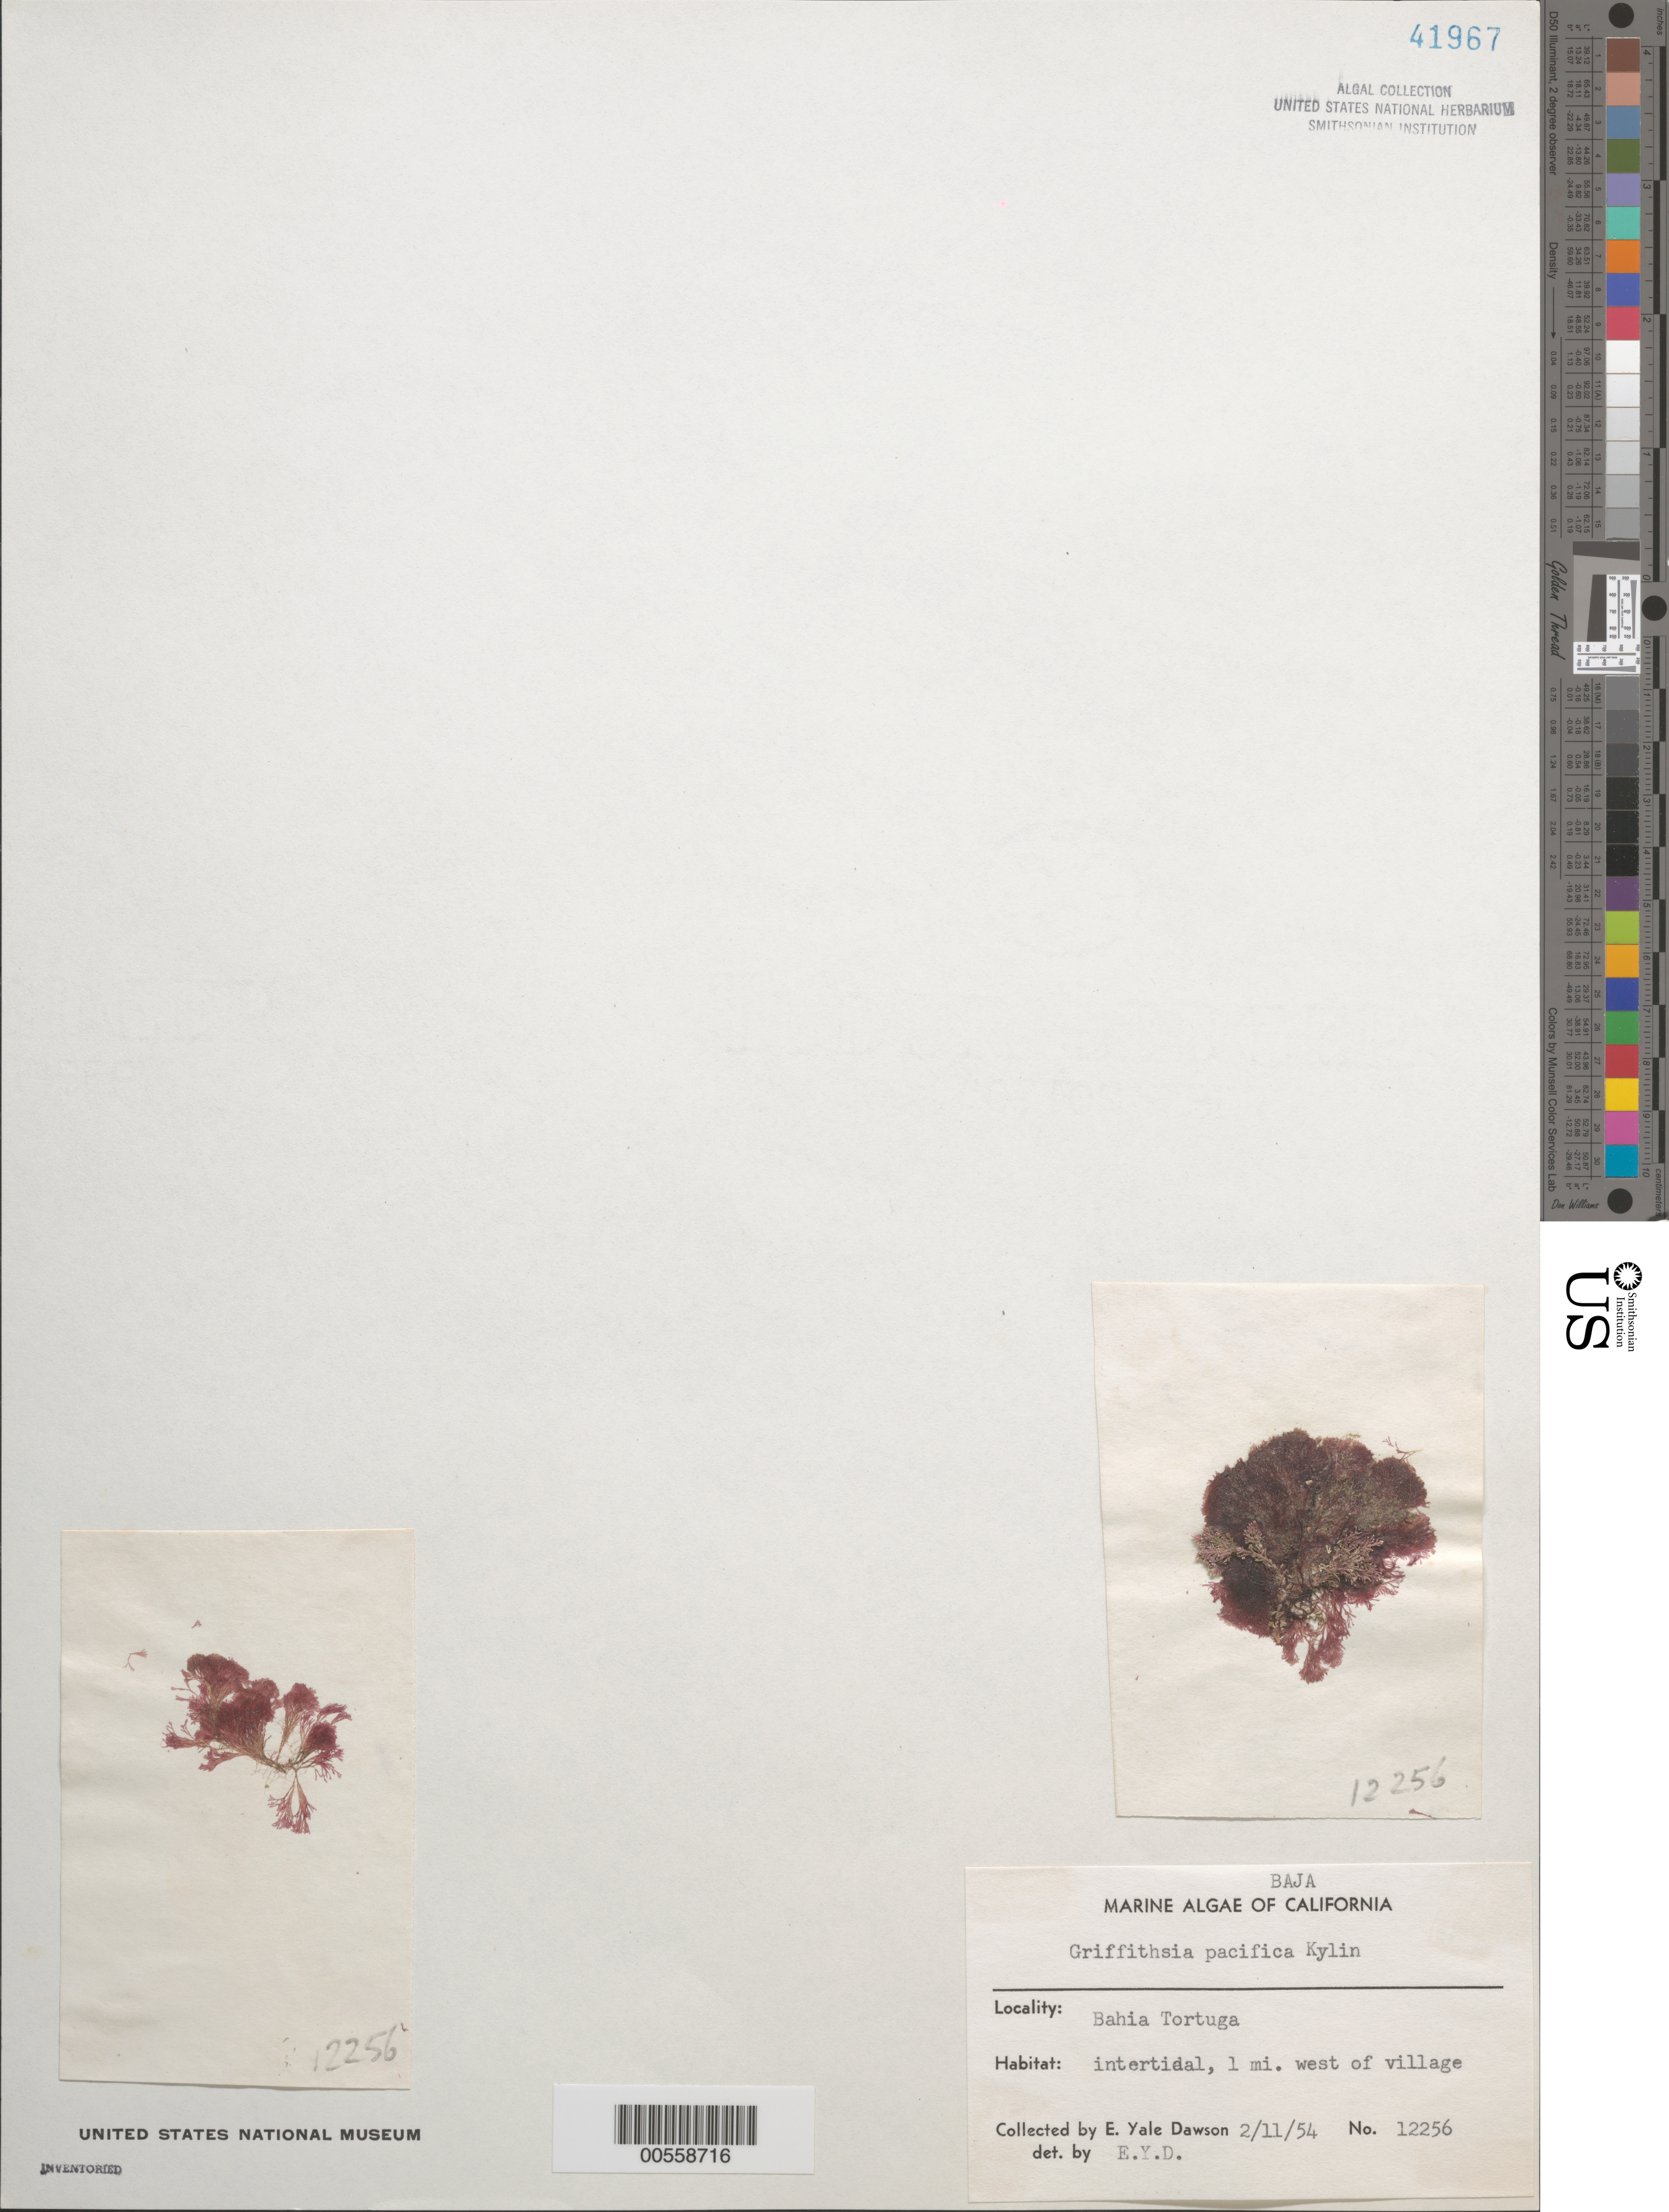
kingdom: Plantae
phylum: Rhodophyta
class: Florideophyceae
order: Ceramiales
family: Wrangeliaceae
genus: Griffithsia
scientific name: Griffithsia pacifica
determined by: Dawson, E. Y.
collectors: E. Y. Dawson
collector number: EYD 12256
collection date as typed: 11 Feb 1954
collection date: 1954-02-11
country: Mexico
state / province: Baja California Sur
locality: Bahia Tortuga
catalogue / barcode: US 41967